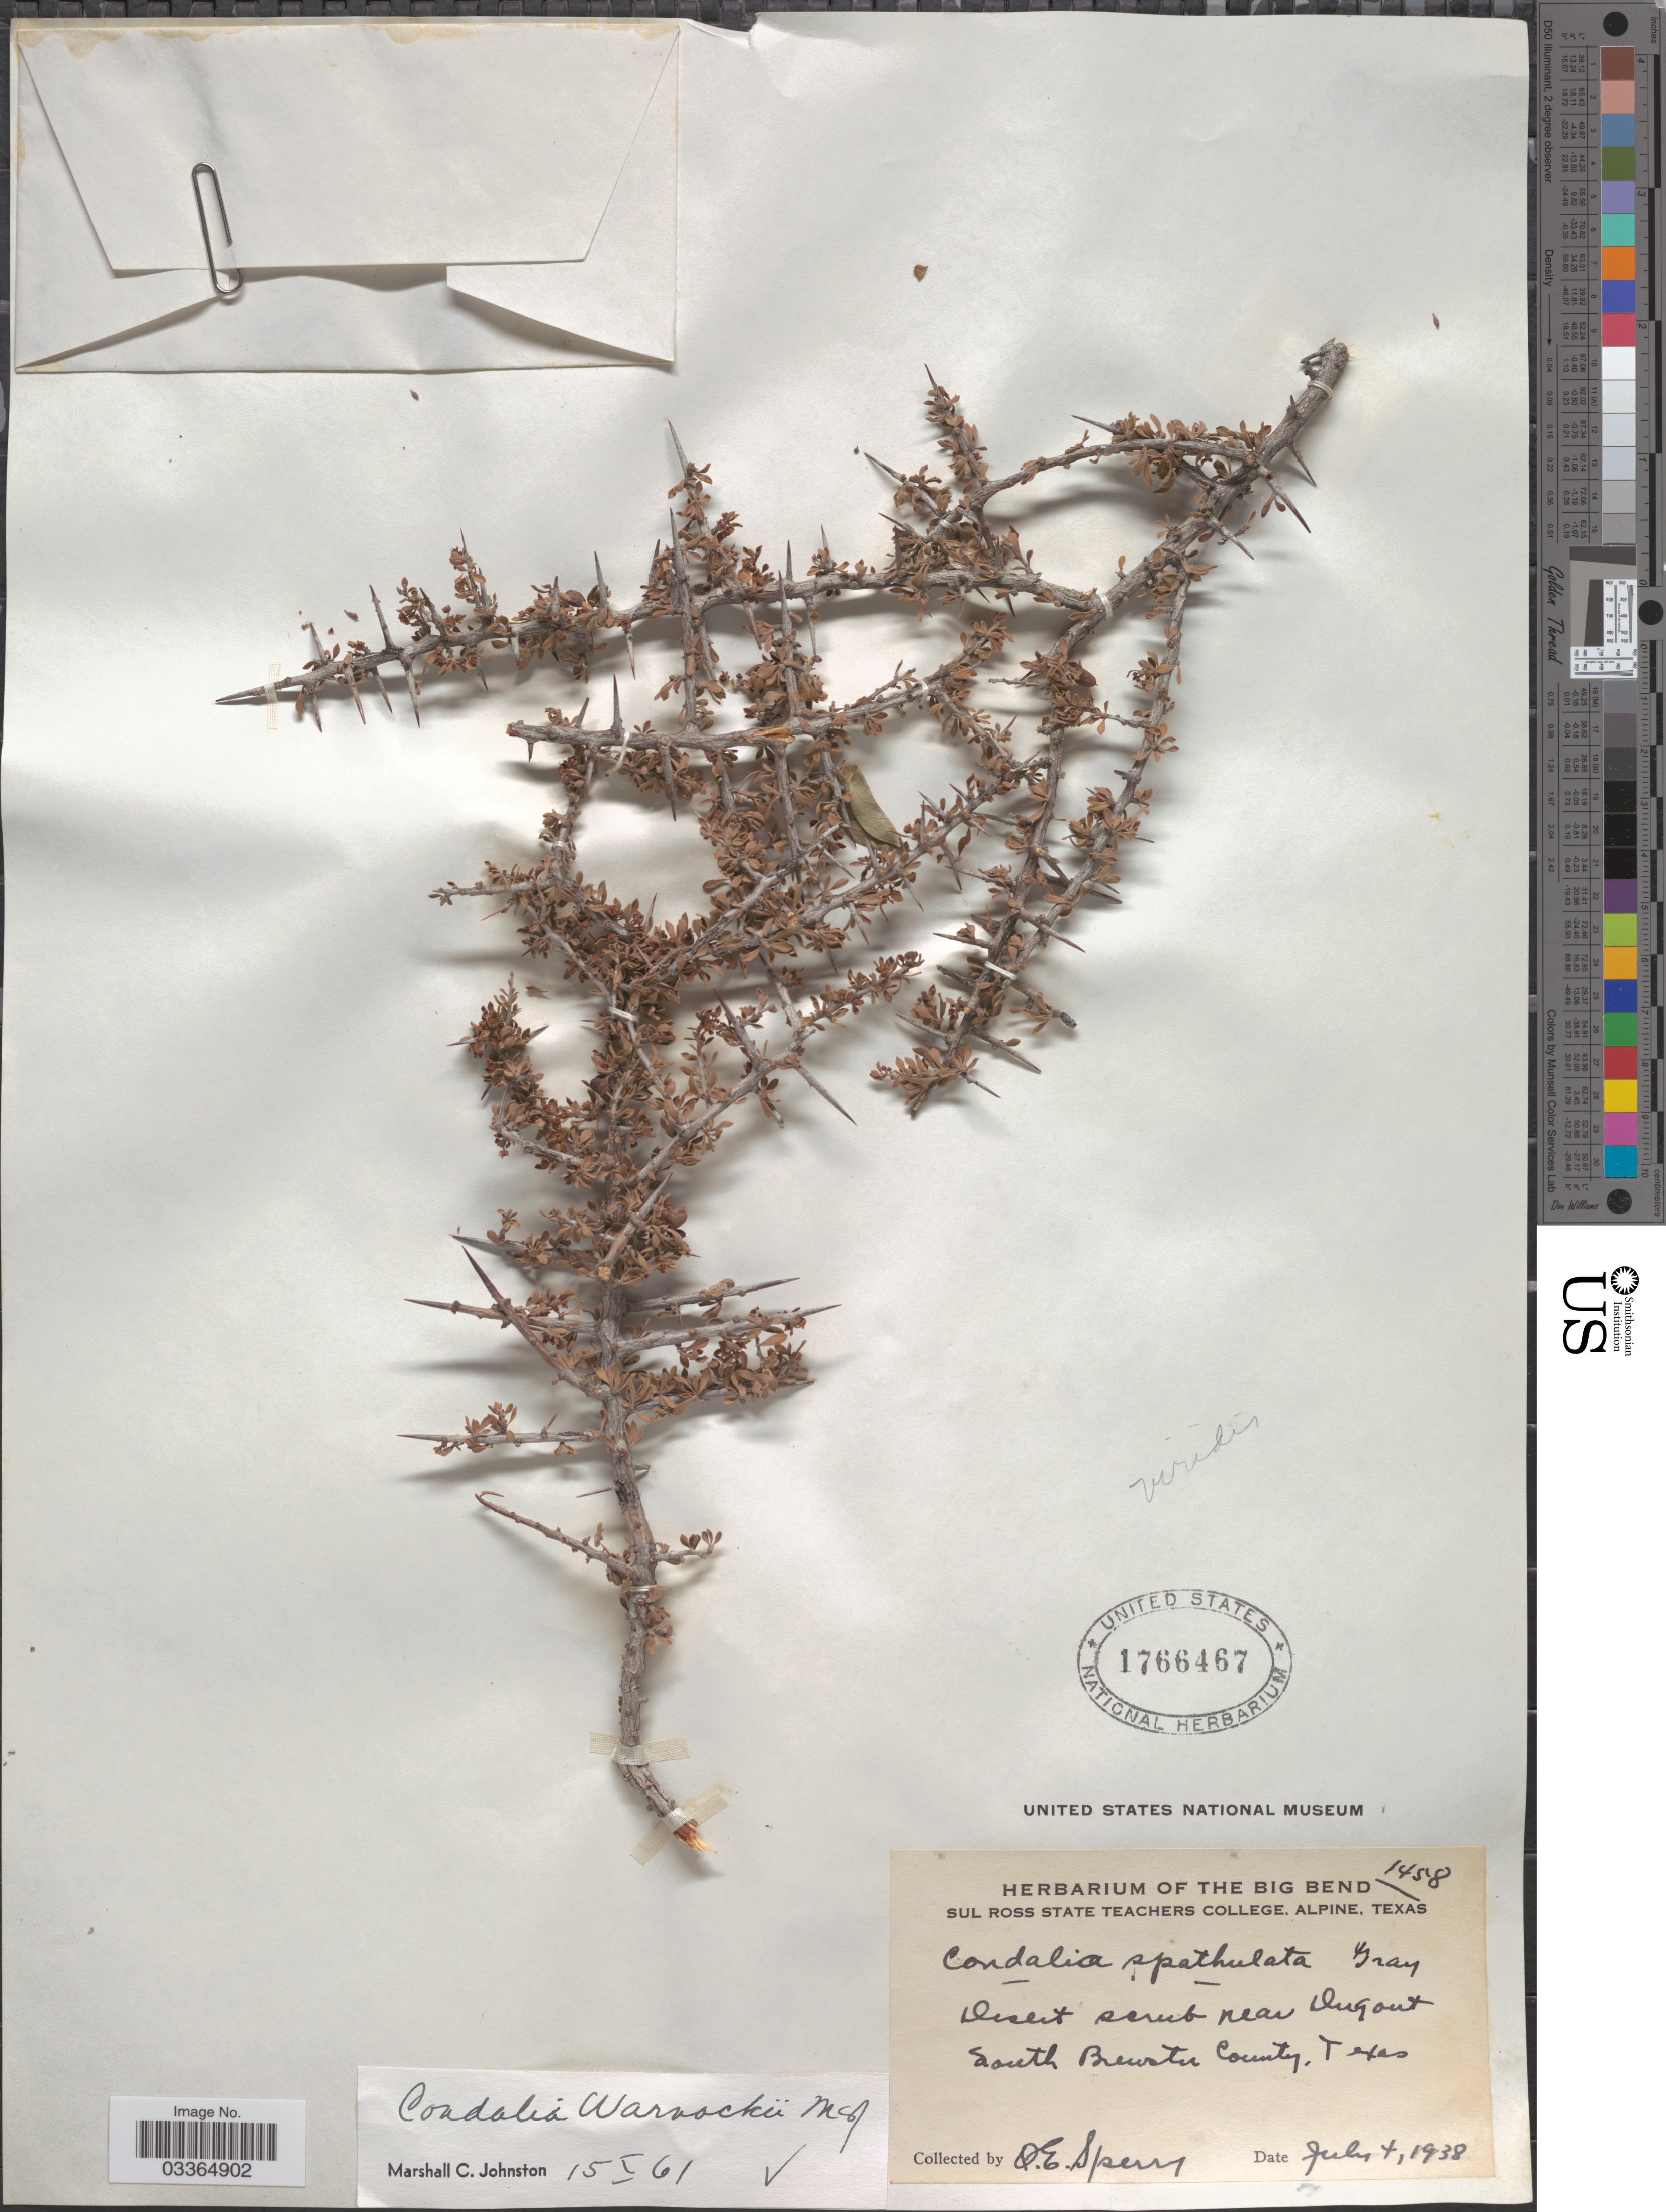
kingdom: Plantae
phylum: Tracheophyta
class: Magnoliopsida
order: Rosales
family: Rhamnaceae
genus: Condalia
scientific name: Condalia warnockii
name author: M.C. Johnst.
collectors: O. E. Sperry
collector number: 1458?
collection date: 1938-07-04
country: United States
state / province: Texas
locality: Desert scrub near Dugout South Brewster County.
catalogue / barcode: US 1766467